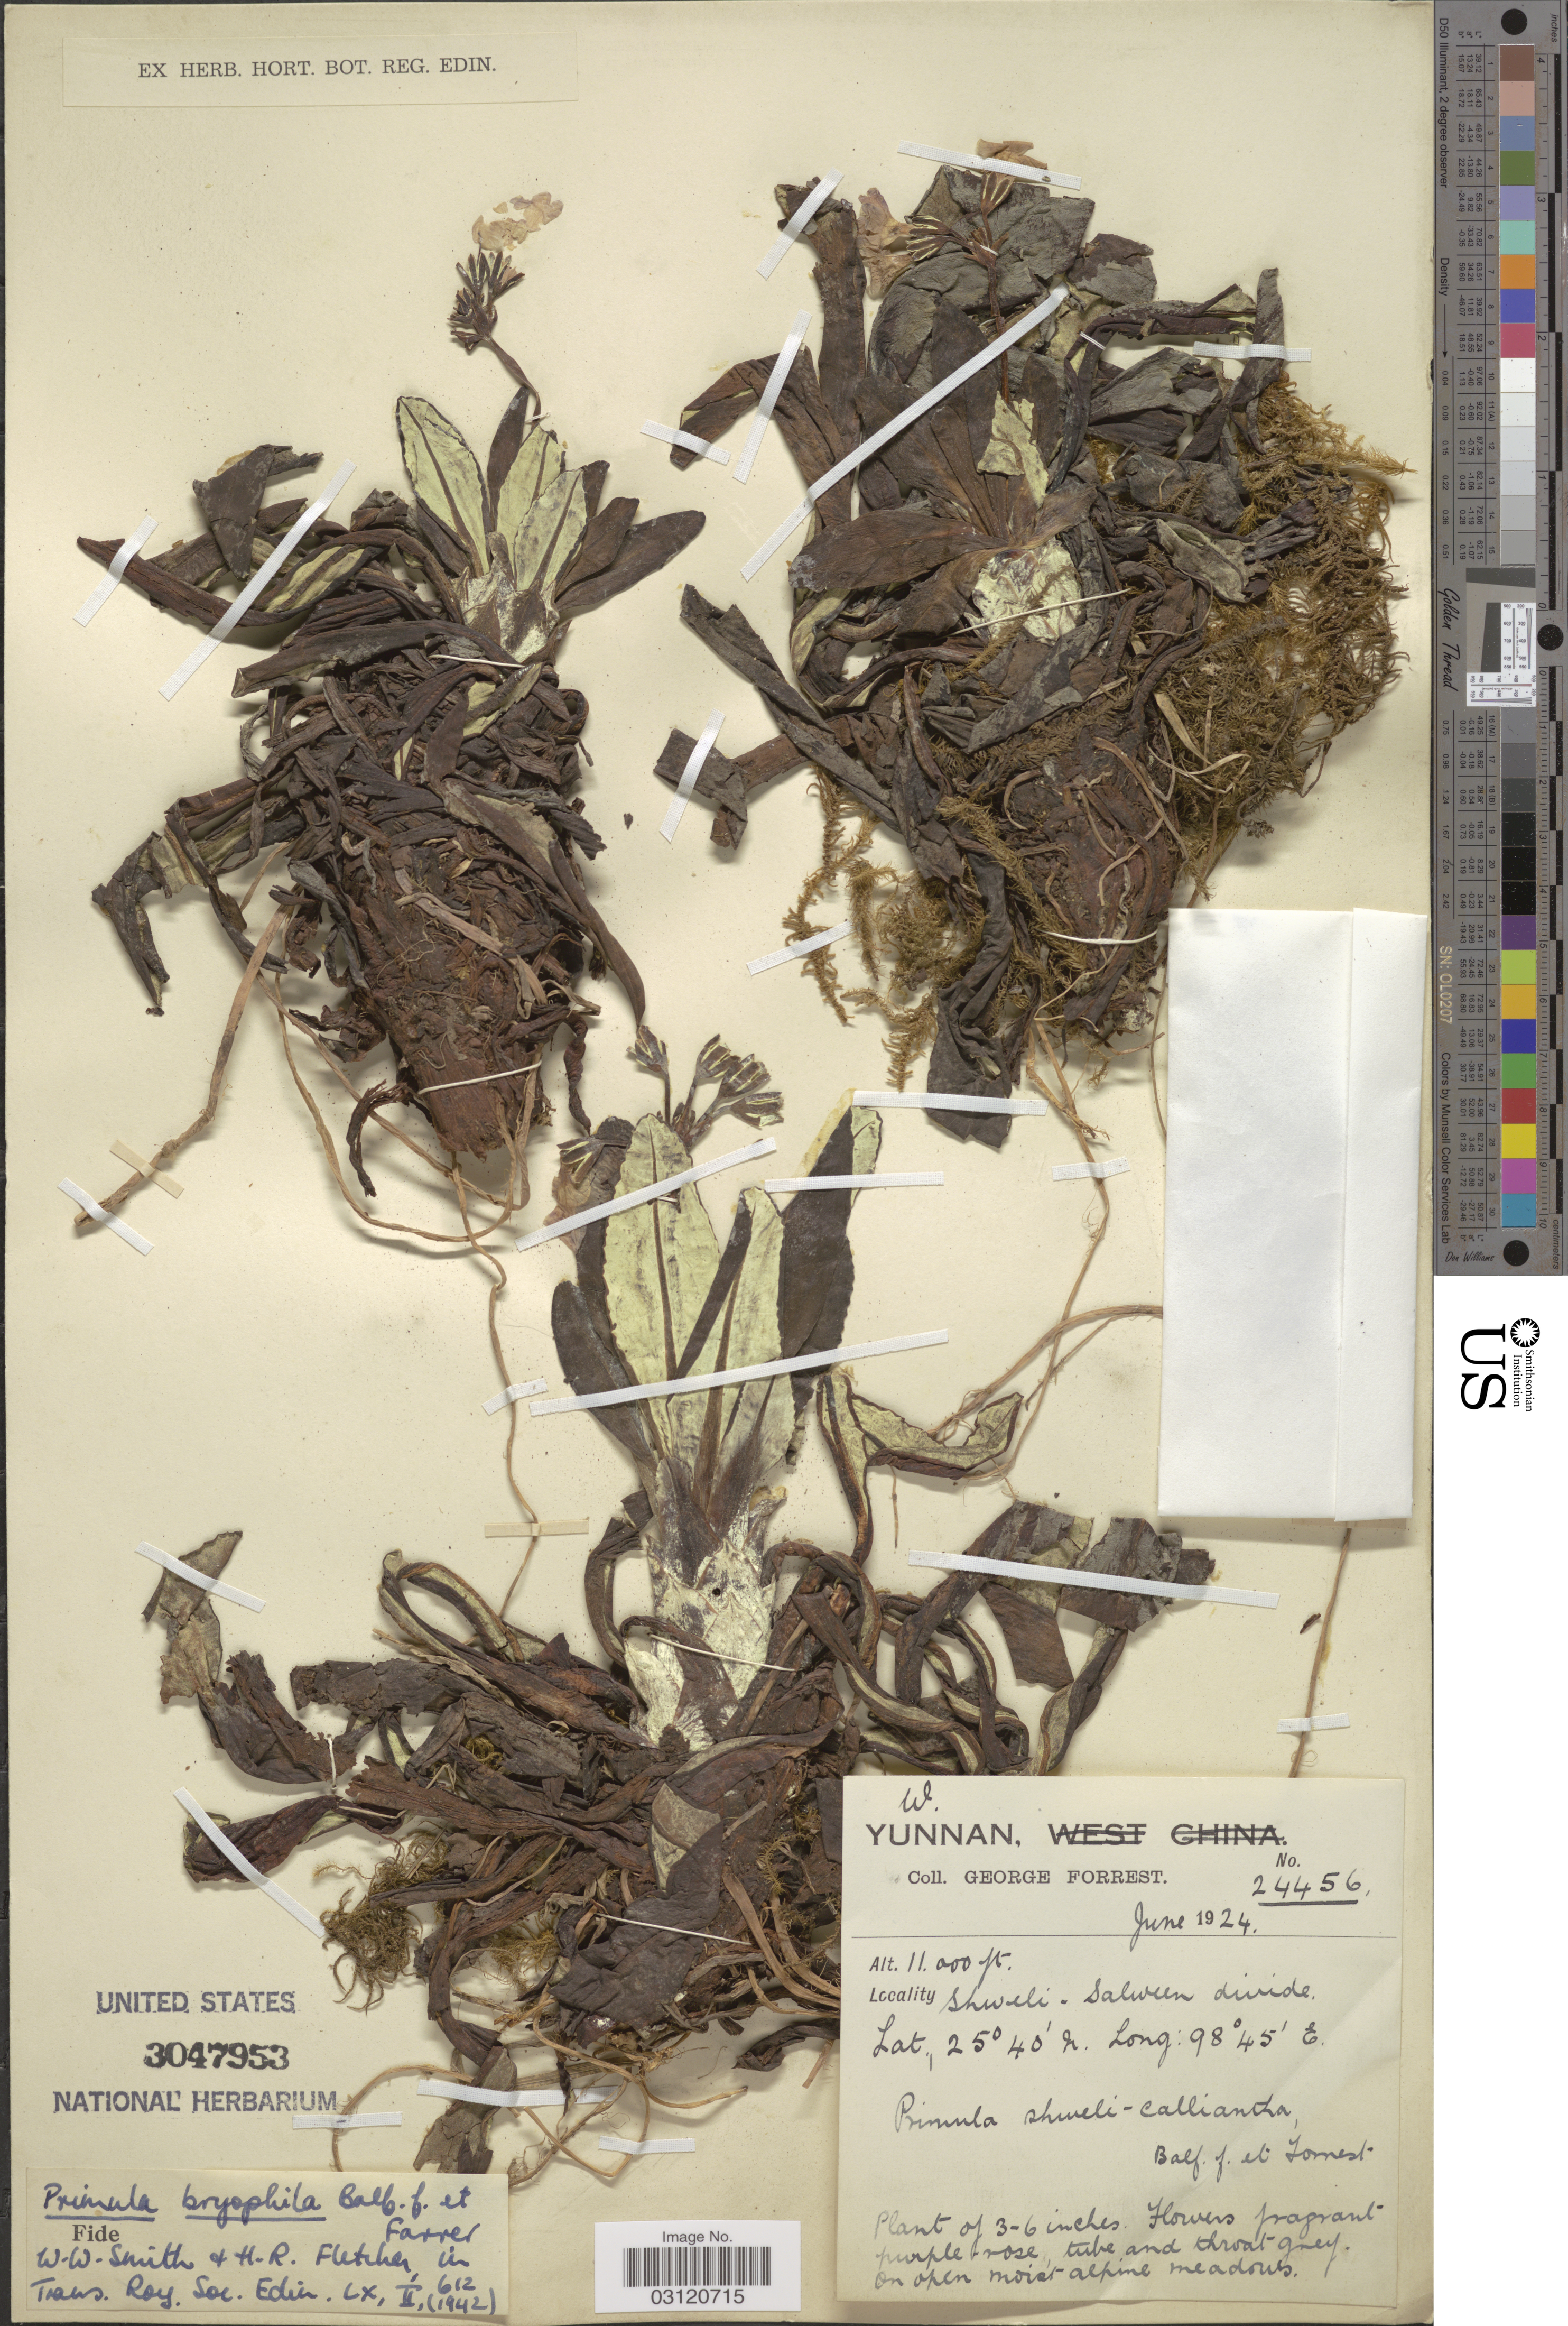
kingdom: Plantae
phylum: Tracheophyta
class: Magnoliopsida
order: Ericales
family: Primulaceae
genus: Primula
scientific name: Primula bryophila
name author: Balf. f. & Farrer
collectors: G. Forrest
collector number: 24456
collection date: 1924-06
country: China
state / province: Yunnan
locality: W. Yunnan, Shweli-Salween divide.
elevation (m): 3353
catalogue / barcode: US 3047953